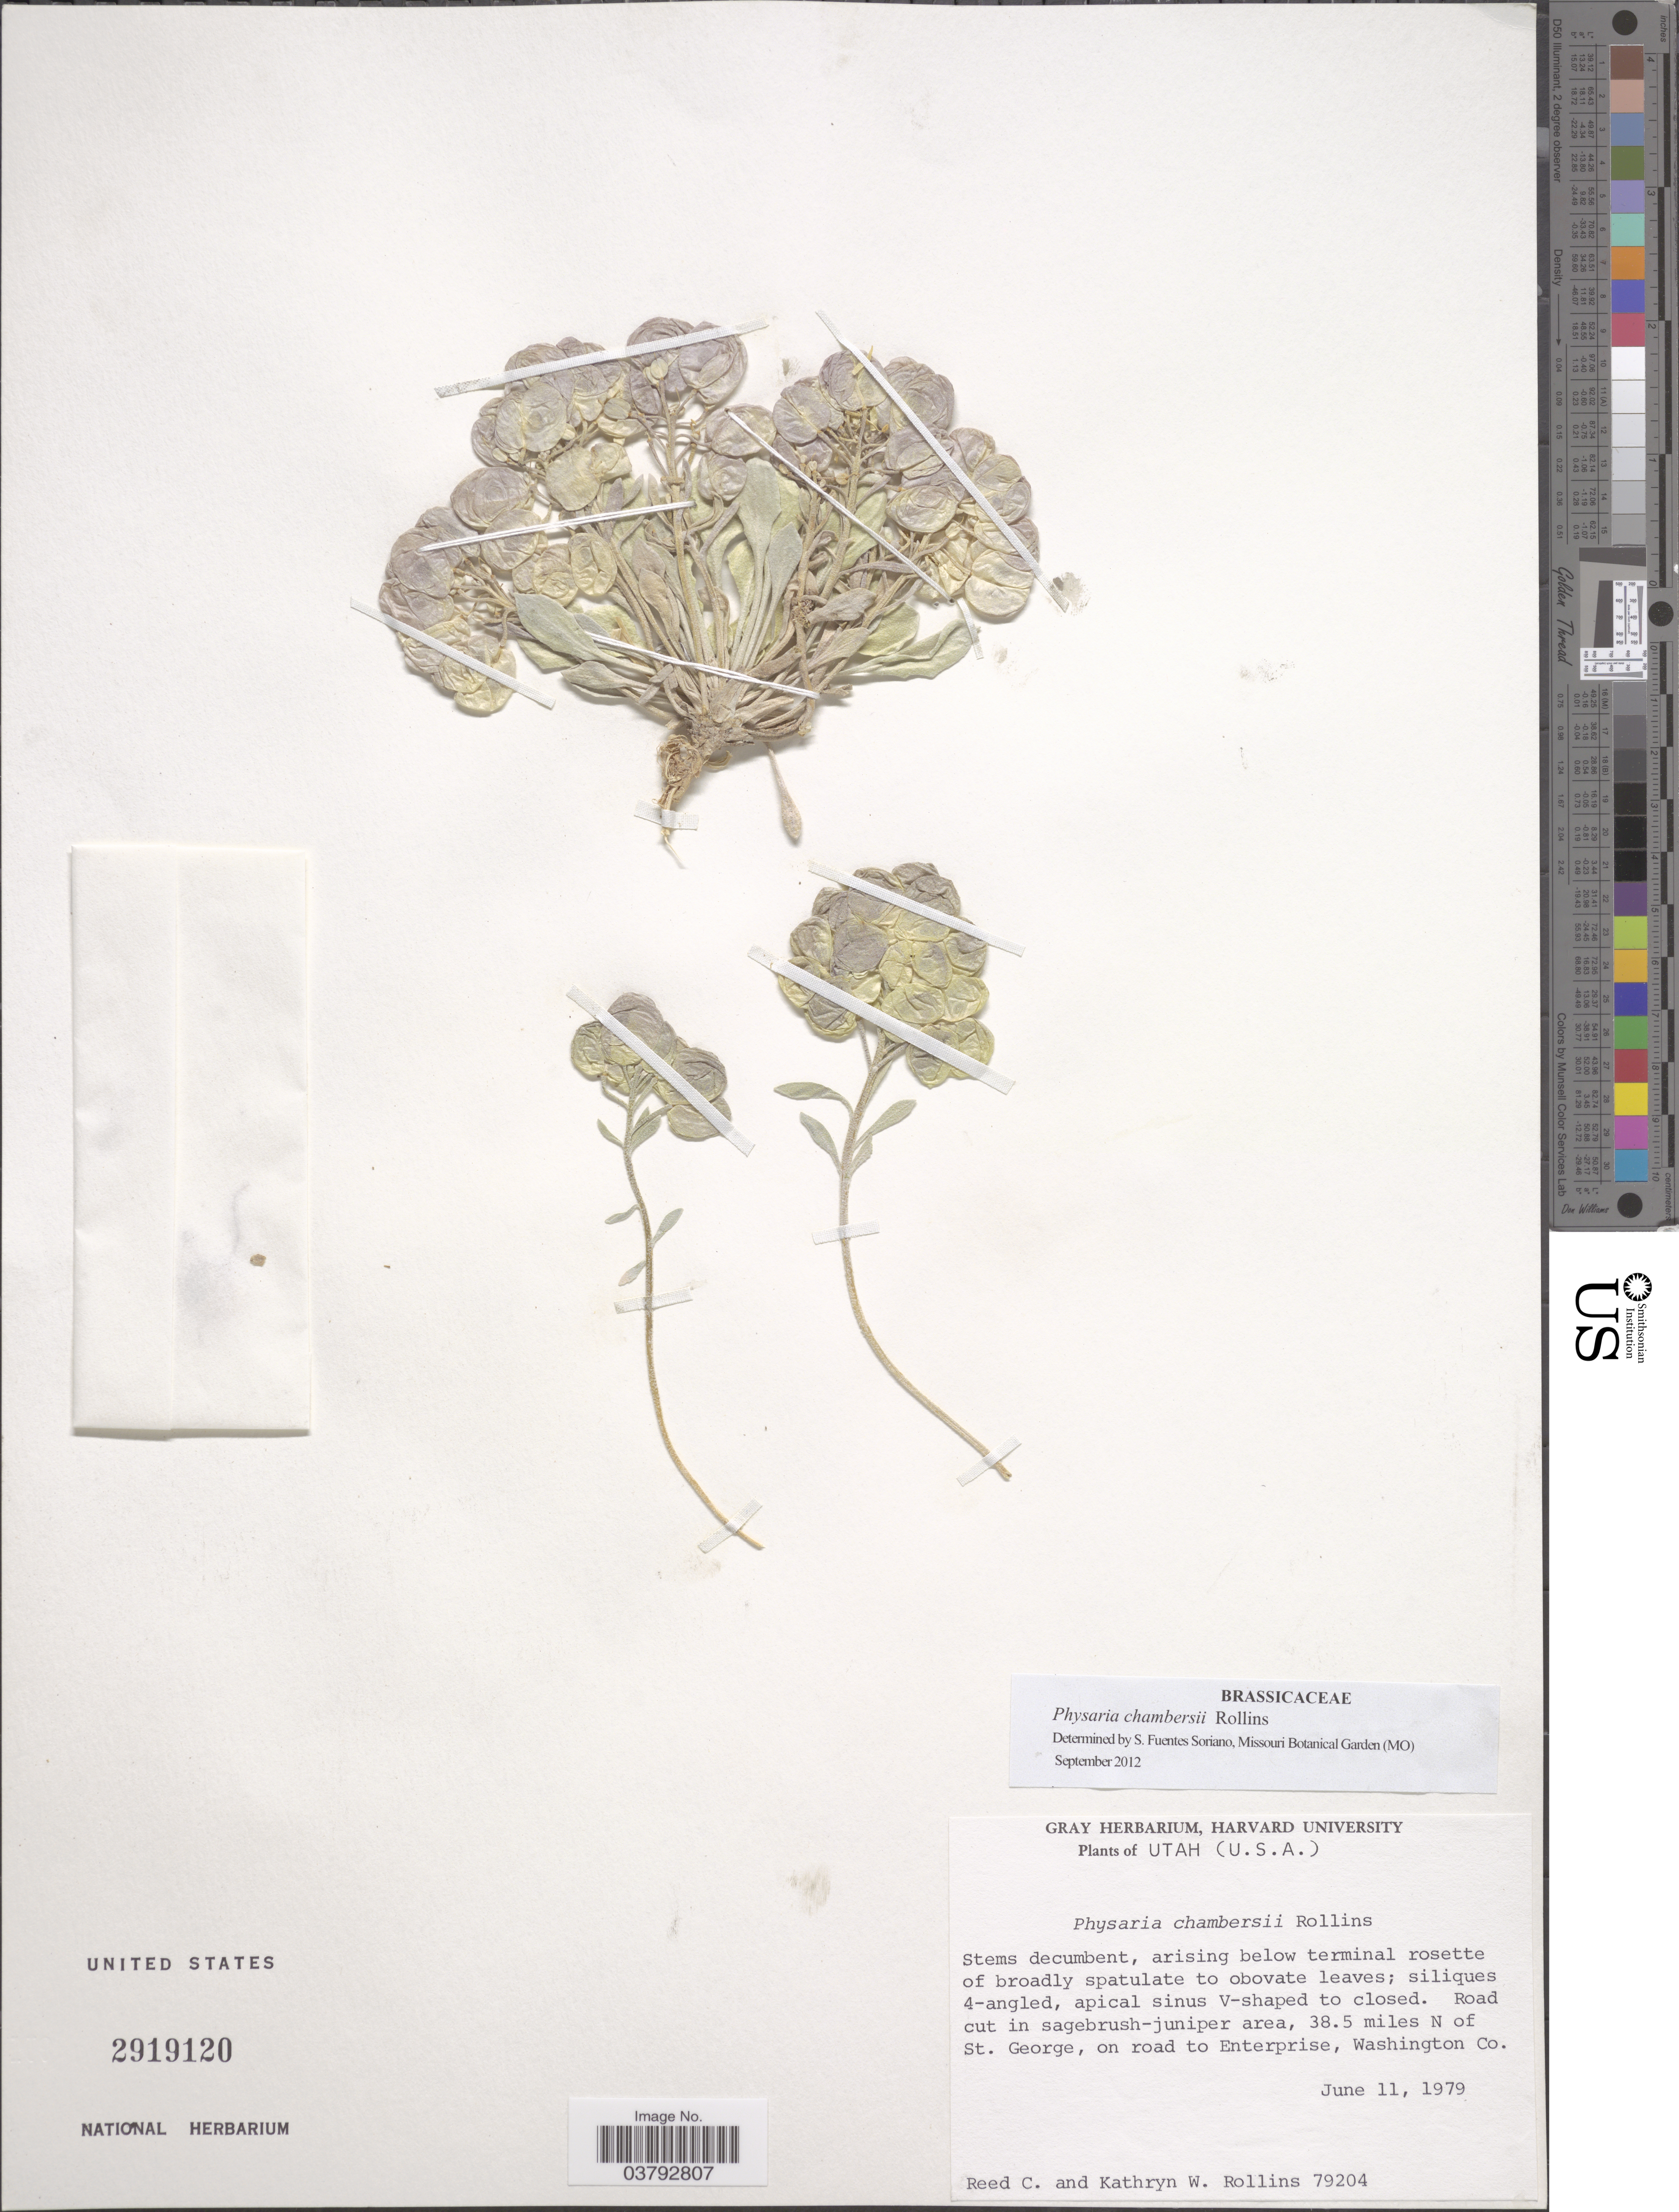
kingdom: Plantae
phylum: Tracheophyta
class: Magnoliopsida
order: Brassicales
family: Brassicaceae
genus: Physaria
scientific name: Physaria chambersii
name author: Rollins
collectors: R. C. Rollins & K. W. Rollins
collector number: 79204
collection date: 1979-06-11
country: United States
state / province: Utah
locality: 38.5 miles N of St. George, on road to Enterprise, Washington Co.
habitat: road cut in sagebrush-juniper area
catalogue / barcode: US 2919120